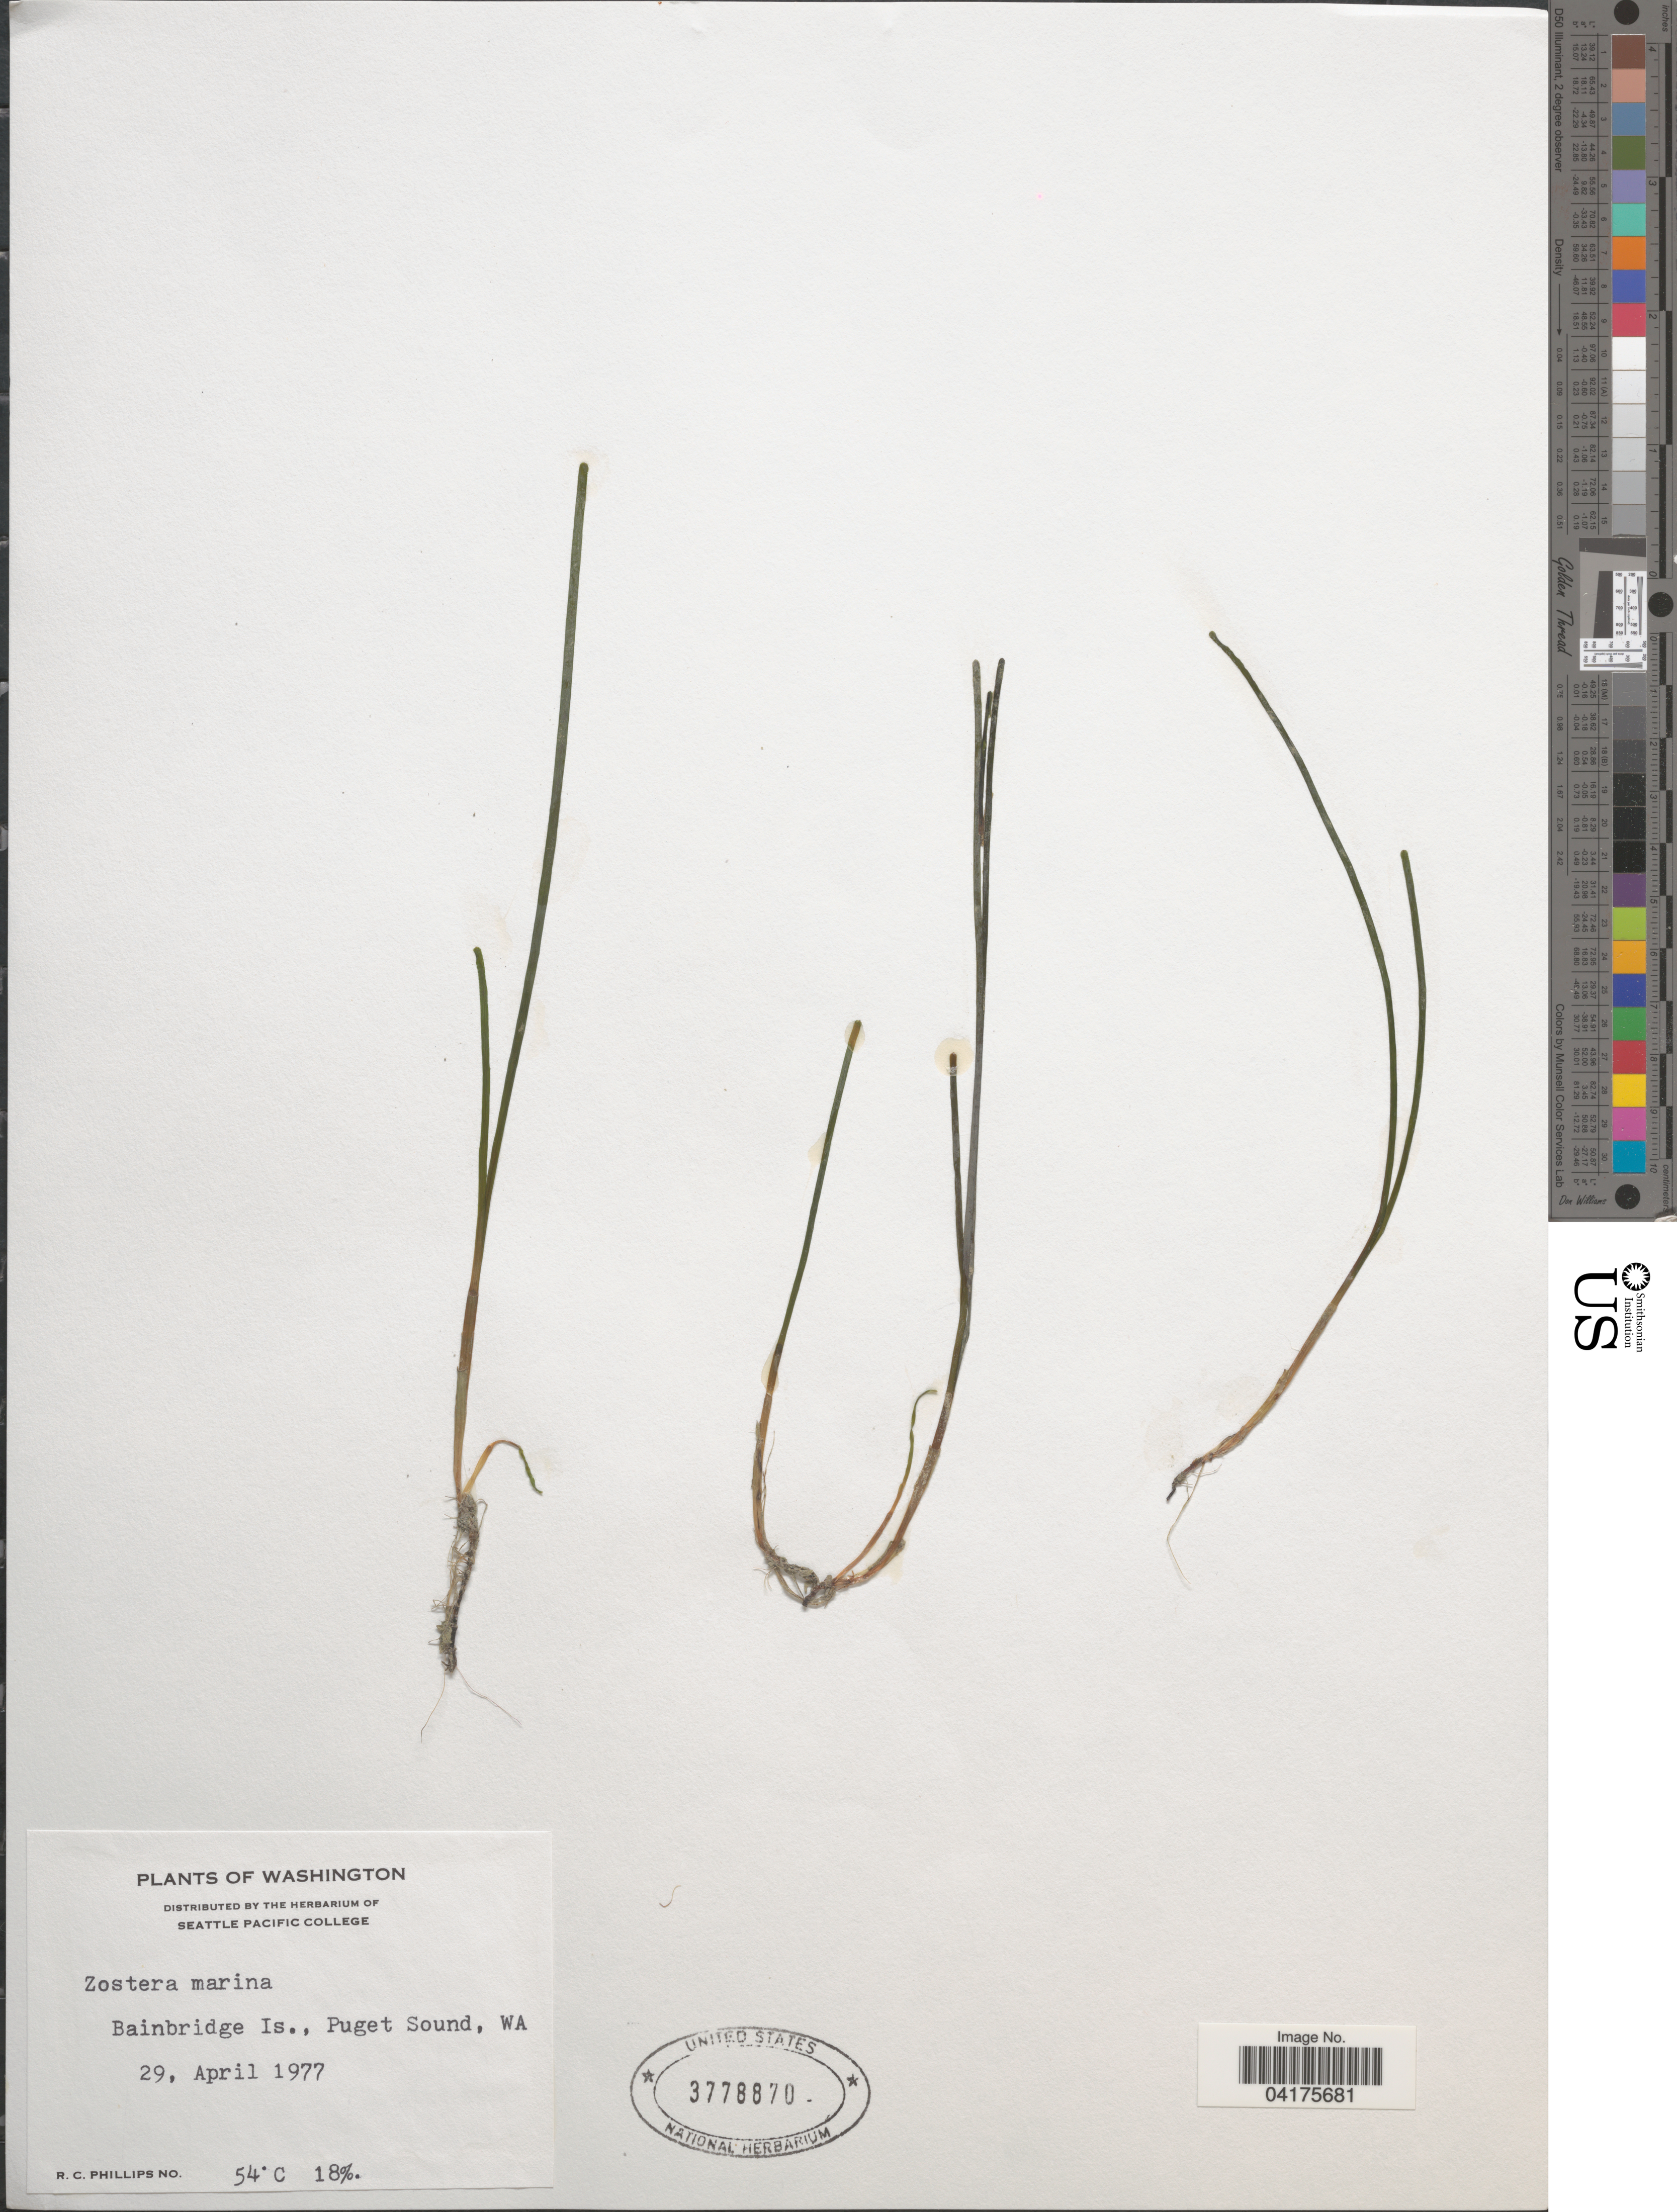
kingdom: Plantae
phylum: Tracheophyta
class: Liliopsida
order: Alismatales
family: Zosteraceae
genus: Zostera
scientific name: Zostera marina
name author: L.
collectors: R. C. Phillips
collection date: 1977-04-29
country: United States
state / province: Washington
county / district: King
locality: Bainbridge Is., Puget Sound.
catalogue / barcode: US 3778870